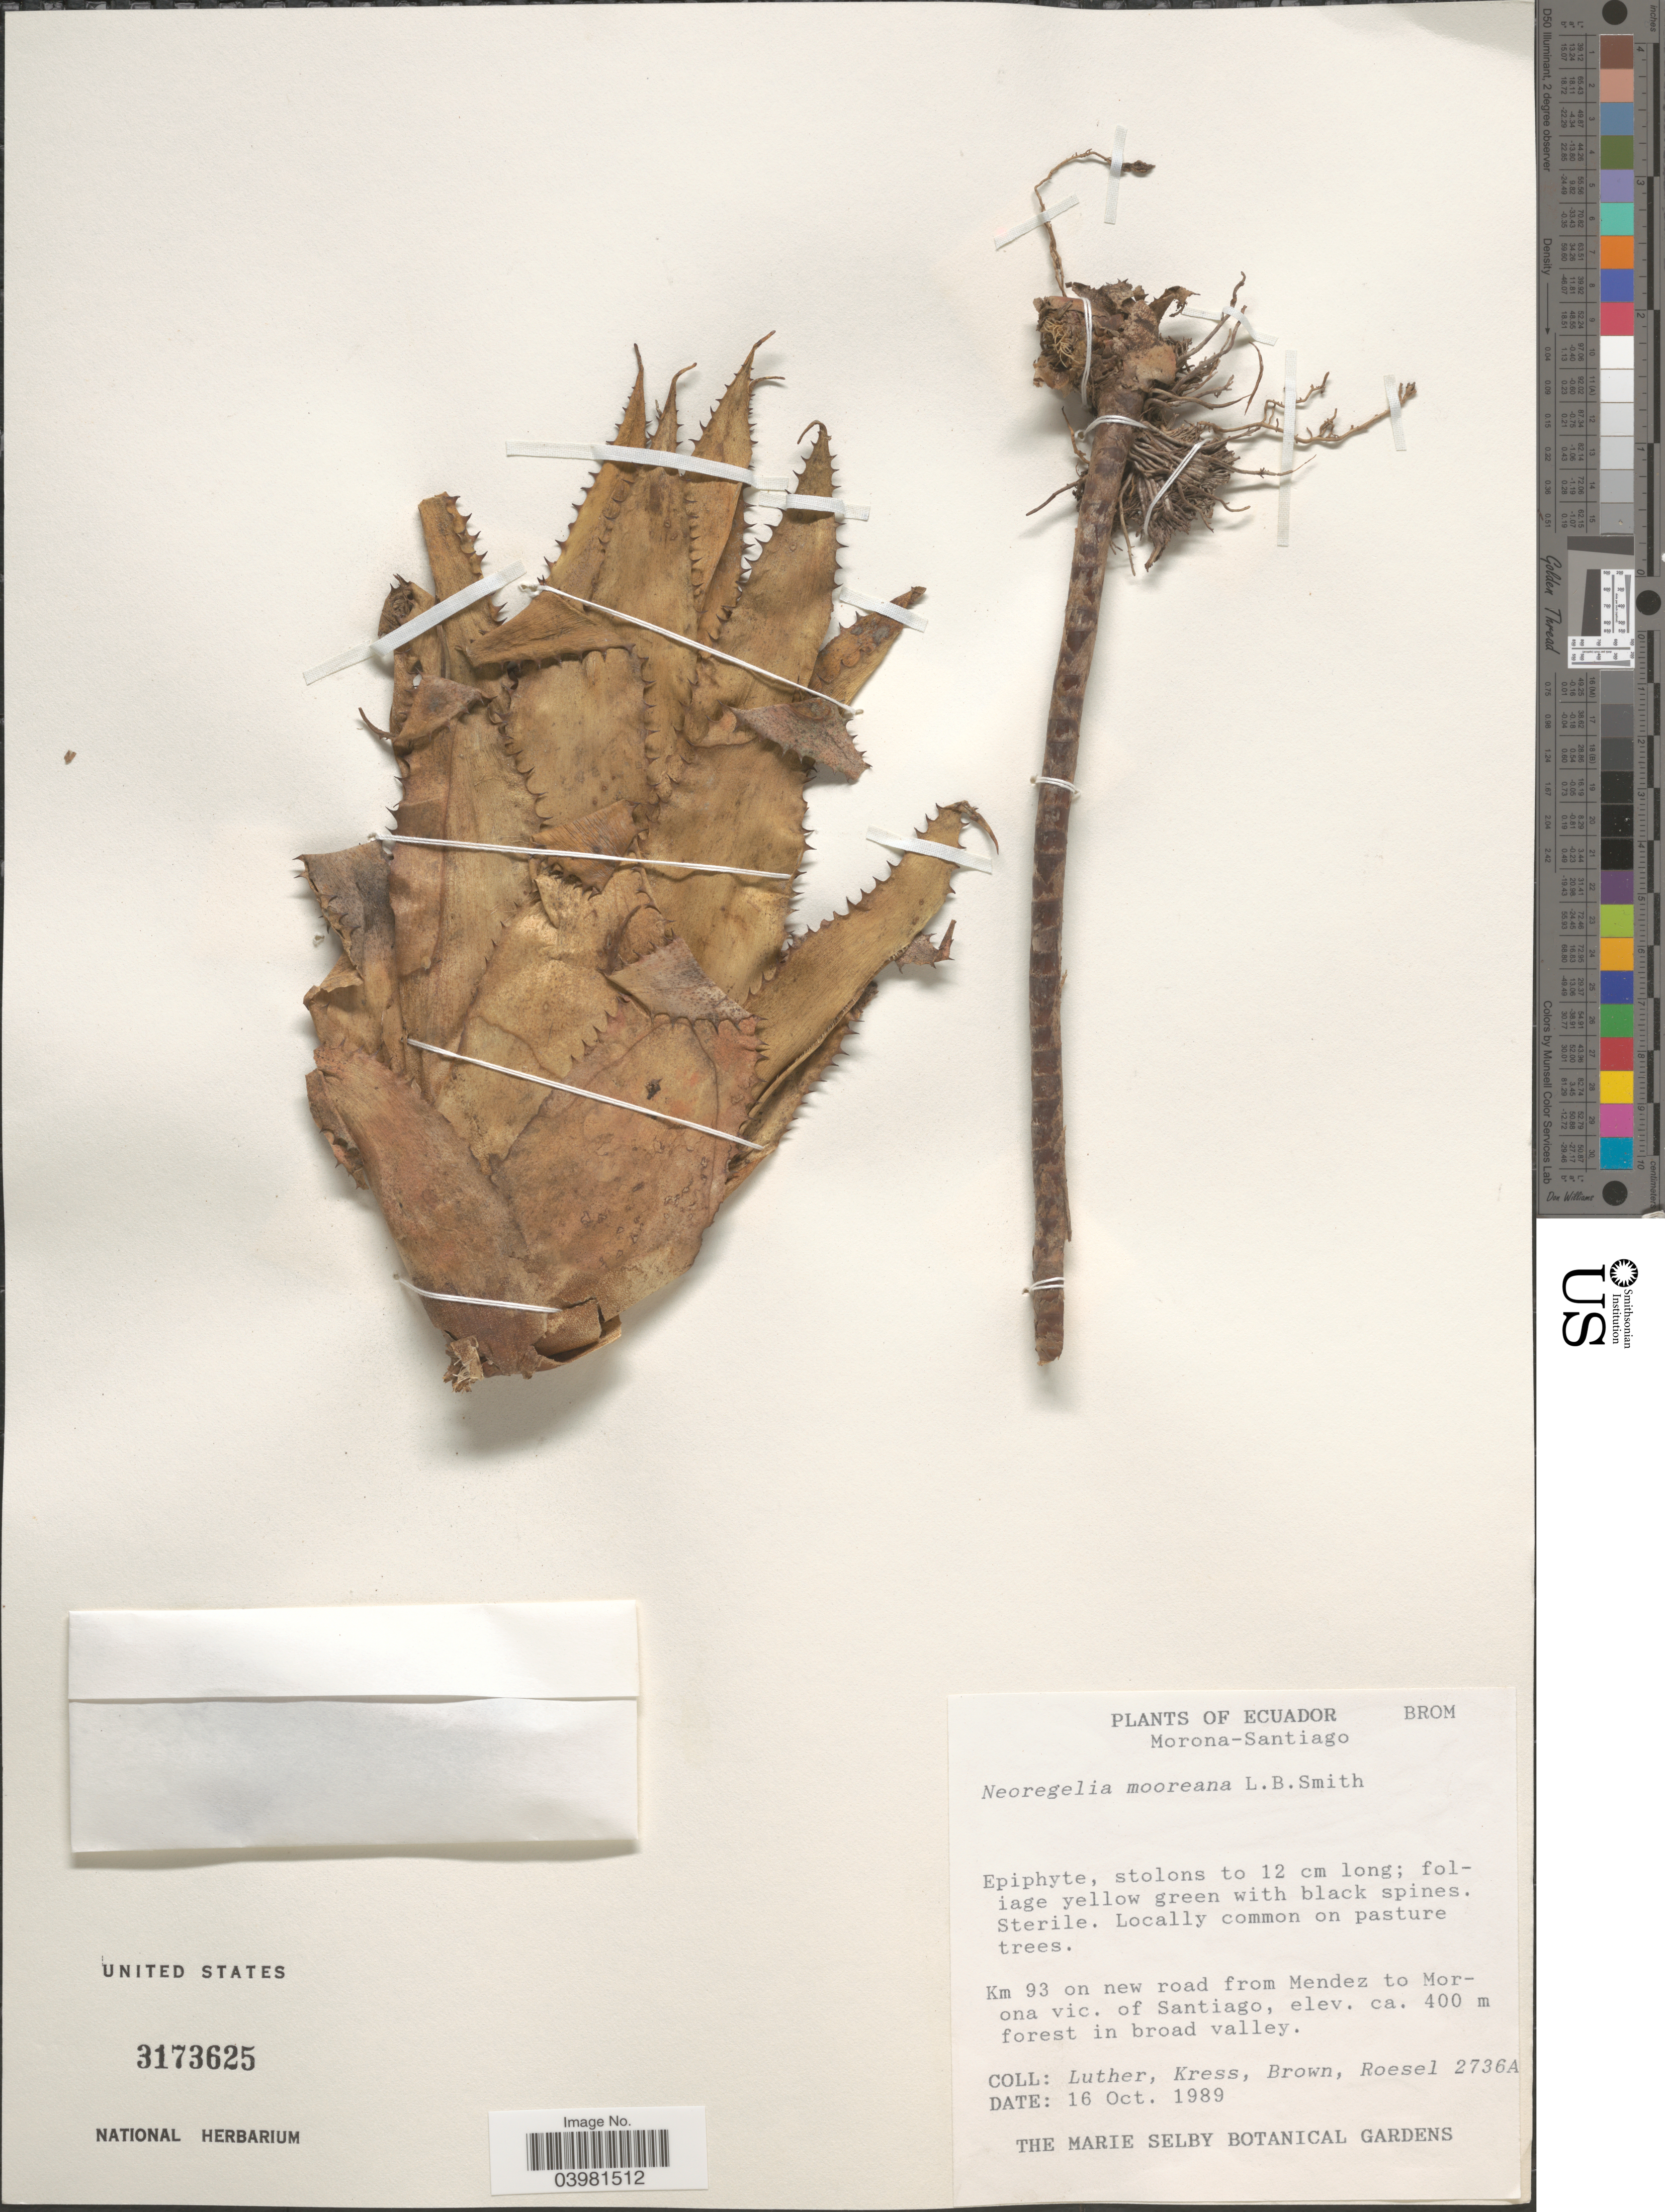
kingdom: Plantae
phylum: Tracheophyta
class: Liliopsida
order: Poales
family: Bromeliaceae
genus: Neoregelia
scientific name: Neoregelia mooreana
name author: L.B. Sm.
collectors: -- Luther, -- Kress, -- Brown & Roesel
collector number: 2736A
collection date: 1989-10-16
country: Ecuador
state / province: Morona-Santiago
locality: Km 93 on new road from Mendez to Morona vic. of Santiago, forest in broad valley.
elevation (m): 400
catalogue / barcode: US 3173625